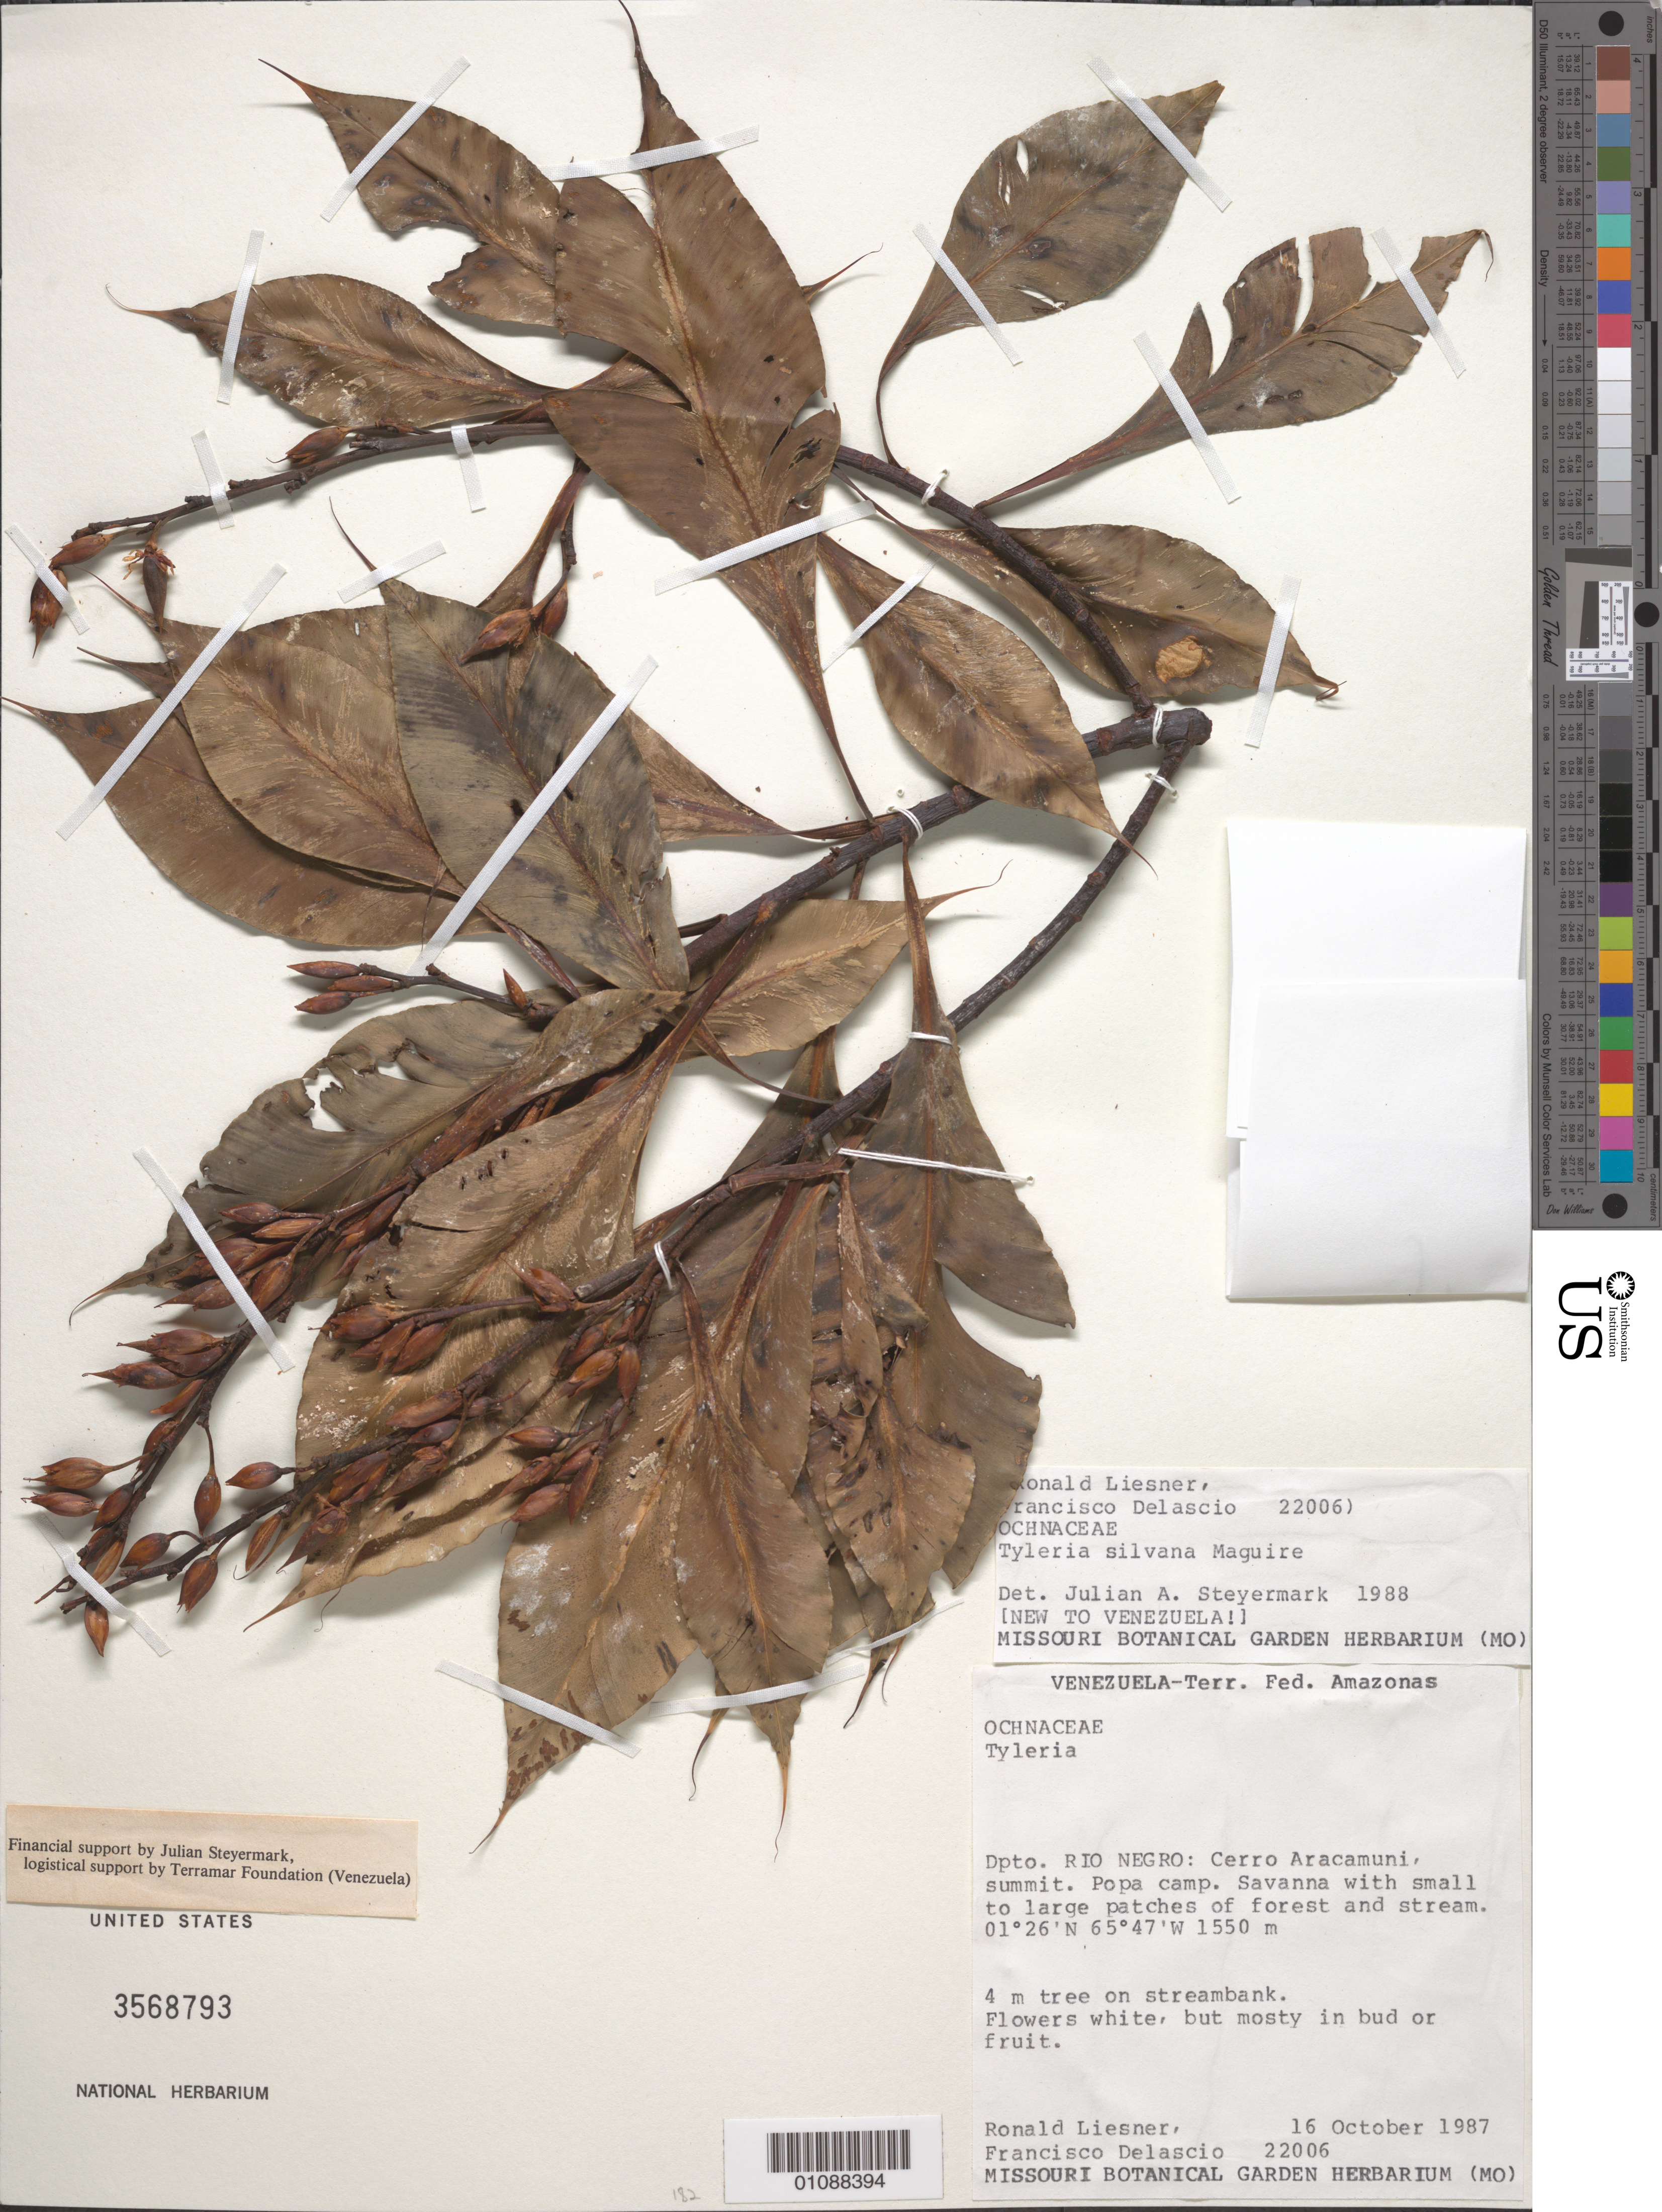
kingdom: Plantae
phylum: Tracheophyta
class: Magnoliopsida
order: Malpighiales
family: Ochnaceae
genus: Tyleria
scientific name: Tyleria silvana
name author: Maguire in Steyerm. & Maguire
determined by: Steyermark, Julian A., (VEN)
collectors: R. L. Liesner & F. Delascio C.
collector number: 22006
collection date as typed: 16-Oct-87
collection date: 1987-10-16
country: Venezuela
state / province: Amazonas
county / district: Río Negro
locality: Cerro Aracamuni, Popa camp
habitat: Savanna with small to large patches of forest and stream; on streambank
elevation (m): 1550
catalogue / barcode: US 3568793